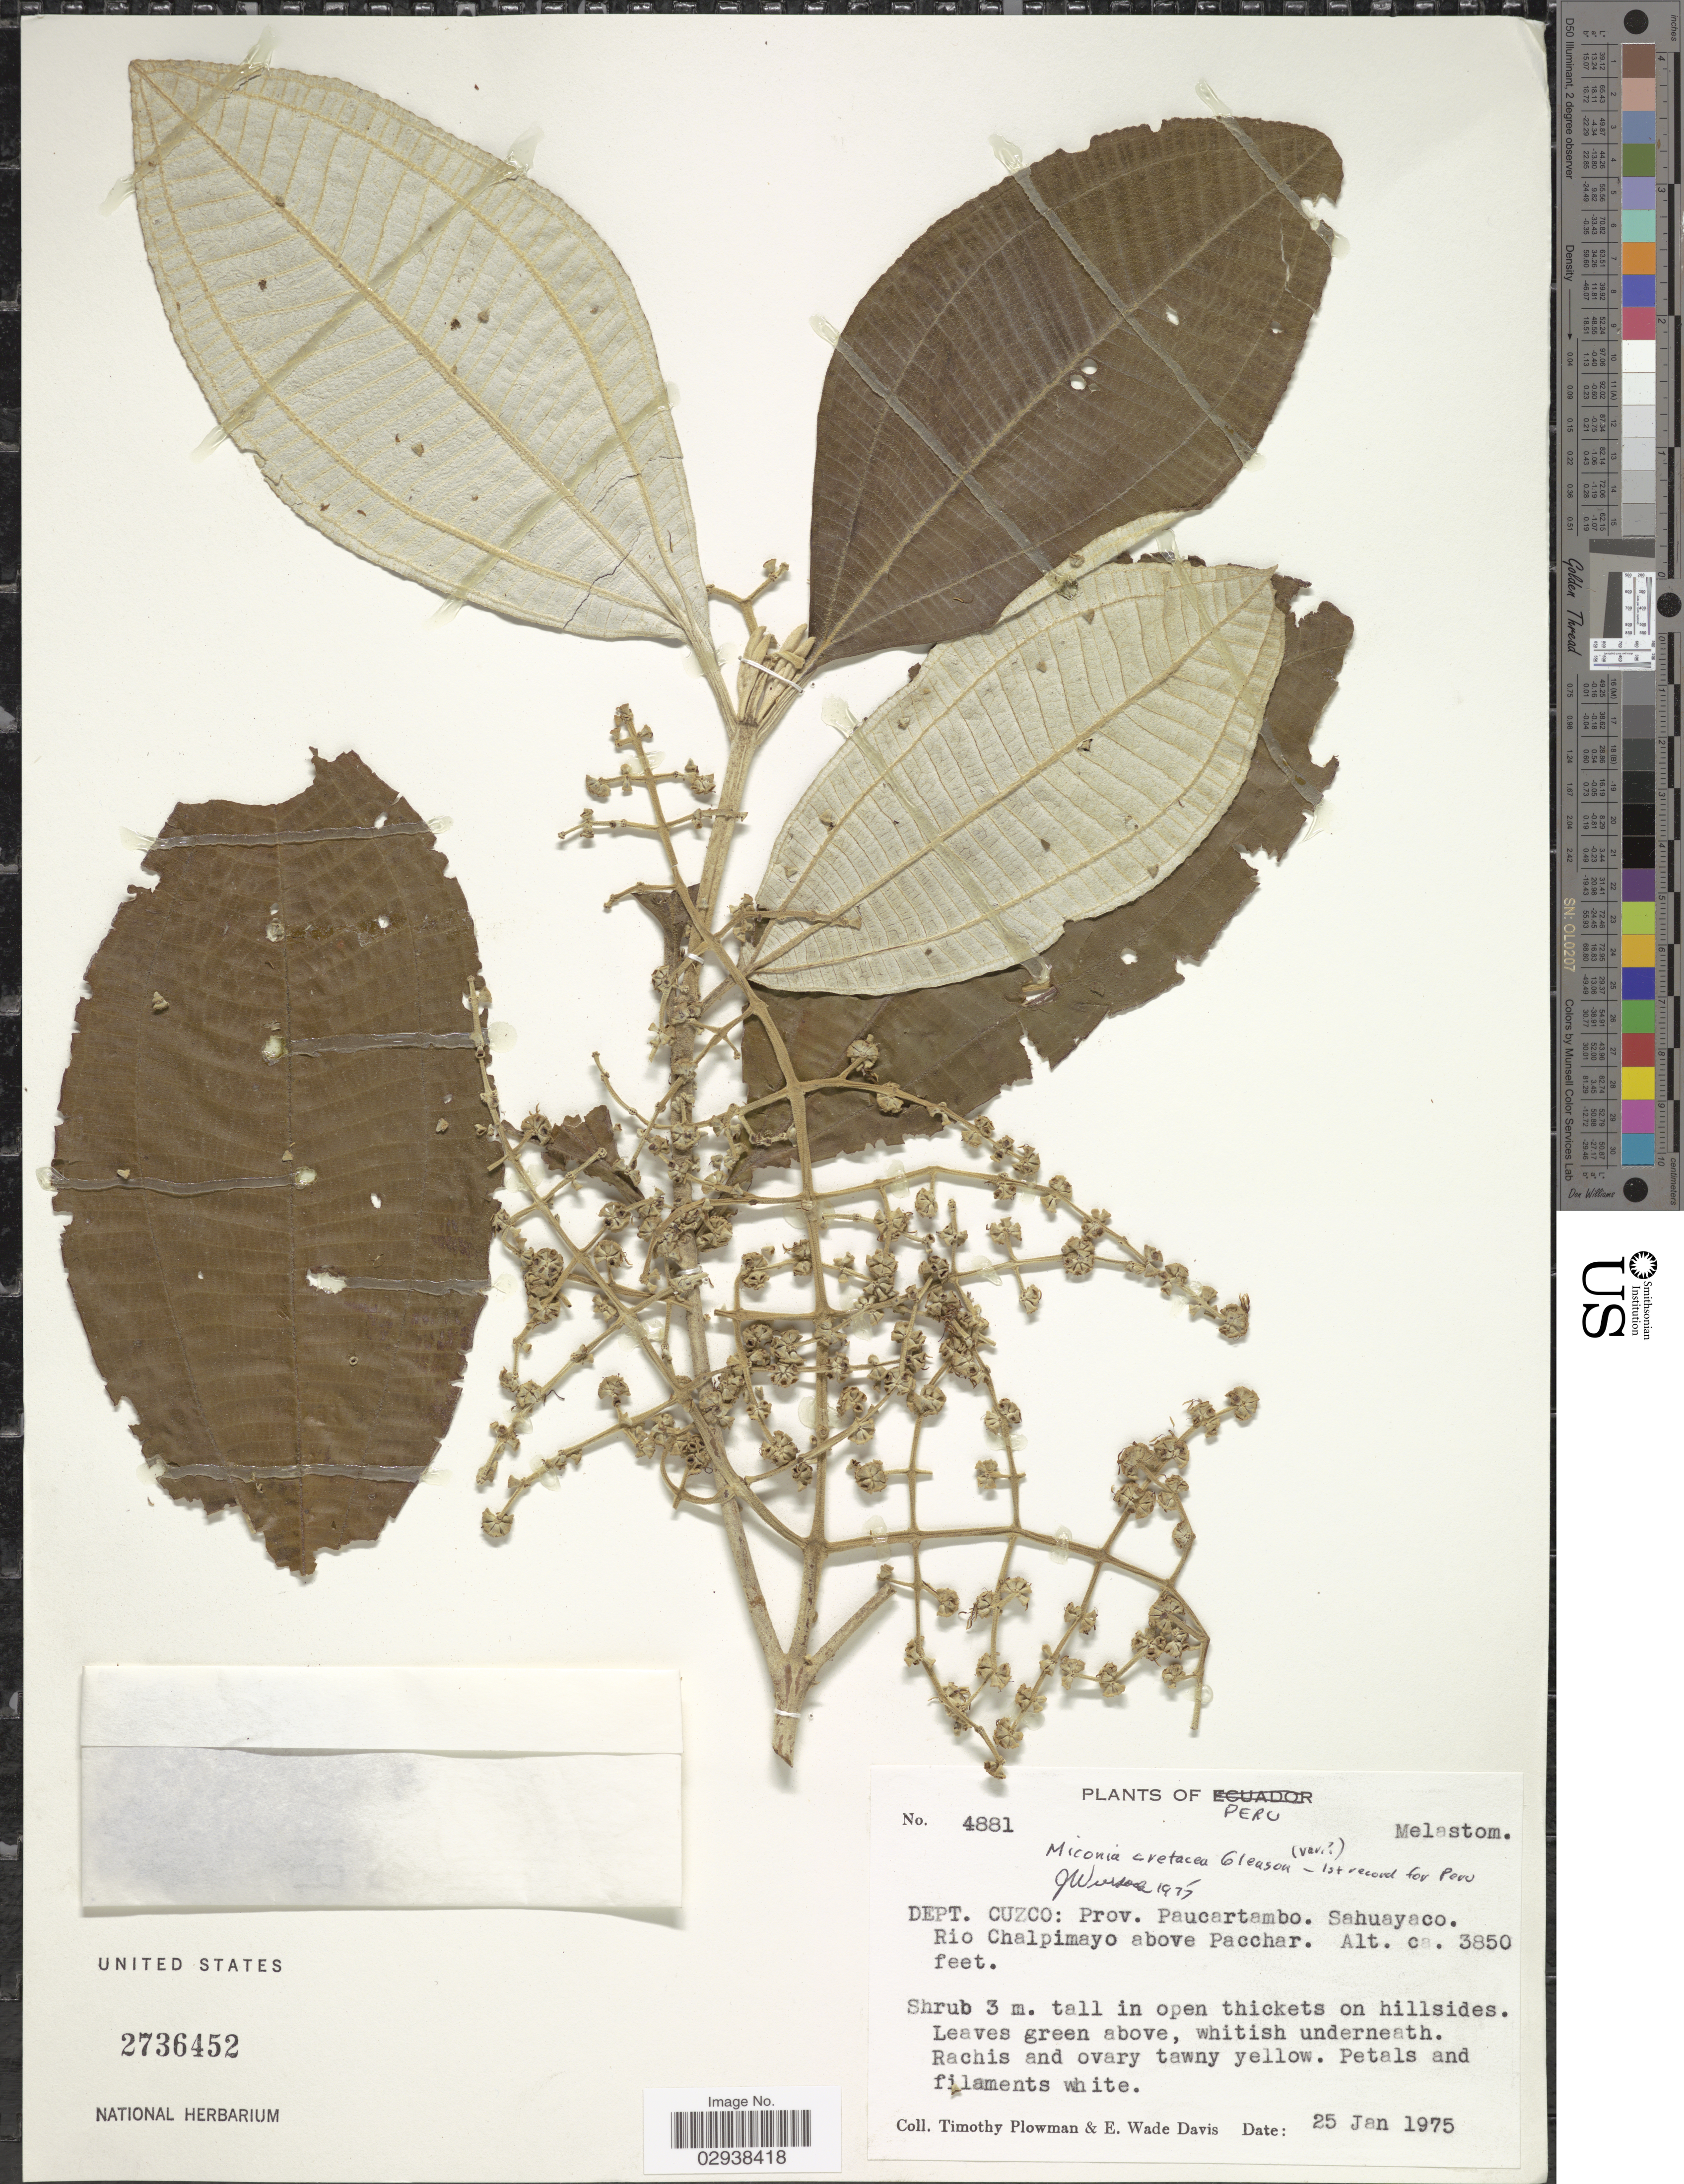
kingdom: Plantae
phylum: Tracheophyta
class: Magnoliopsida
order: Myrtales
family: Melastomataceae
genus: Miconia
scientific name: Miconia cretacea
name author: Gleason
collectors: T. Plowman & E. W. Davis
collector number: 4881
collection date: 1975-01-25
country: Peru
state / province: Cusco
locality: Dept. Cuzco: Prov. Paucartambo, Sahuayaco, Rio Chalpimayo above Pacchar.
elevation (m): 1173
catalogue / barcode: US 2736452